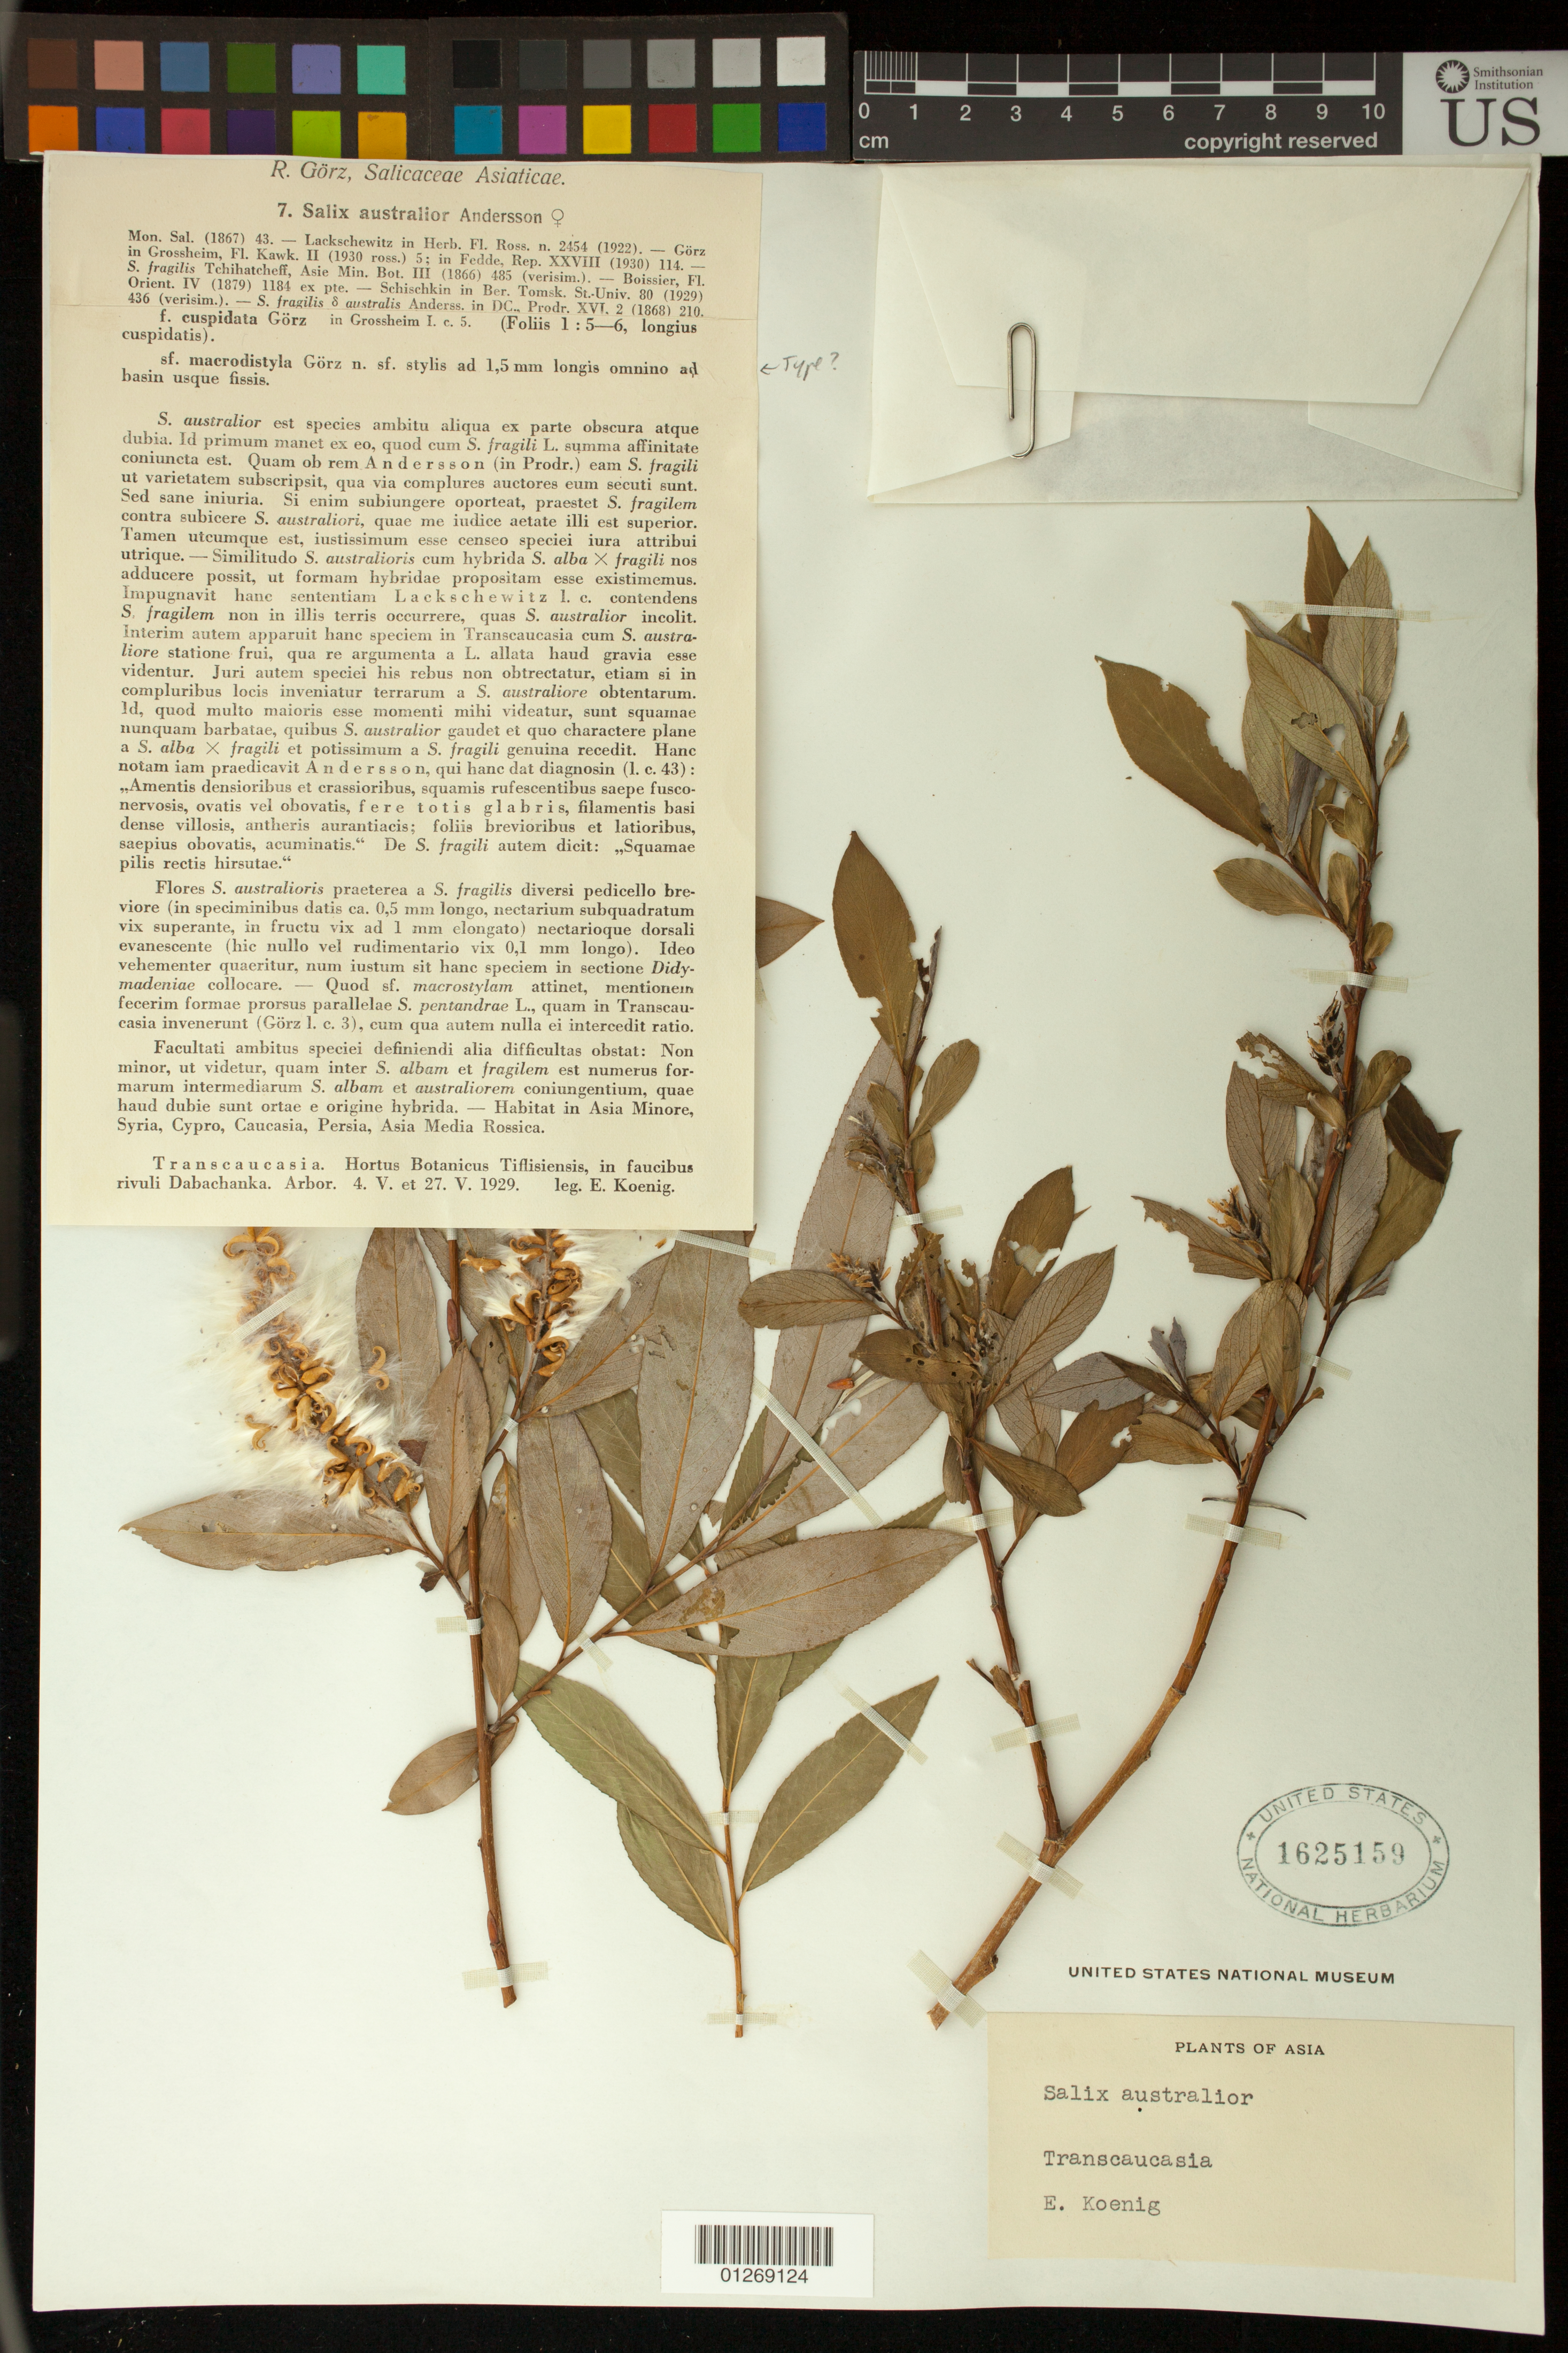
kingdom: Plantae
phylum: Tracheophyta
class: Magnoliopsida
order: Malpighiales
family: Salicaceae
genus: Salix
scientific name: Salix australior subf. macrodistyla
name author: Goerz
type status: Possible Type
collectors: E. Koenig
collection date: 1929-05-04,1929-05-27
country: Georgia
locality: Transcaucasia. Hortus Botanicus Tiflisiensis, in faucibus rivuli Dabachanka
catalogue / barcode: US 1625159